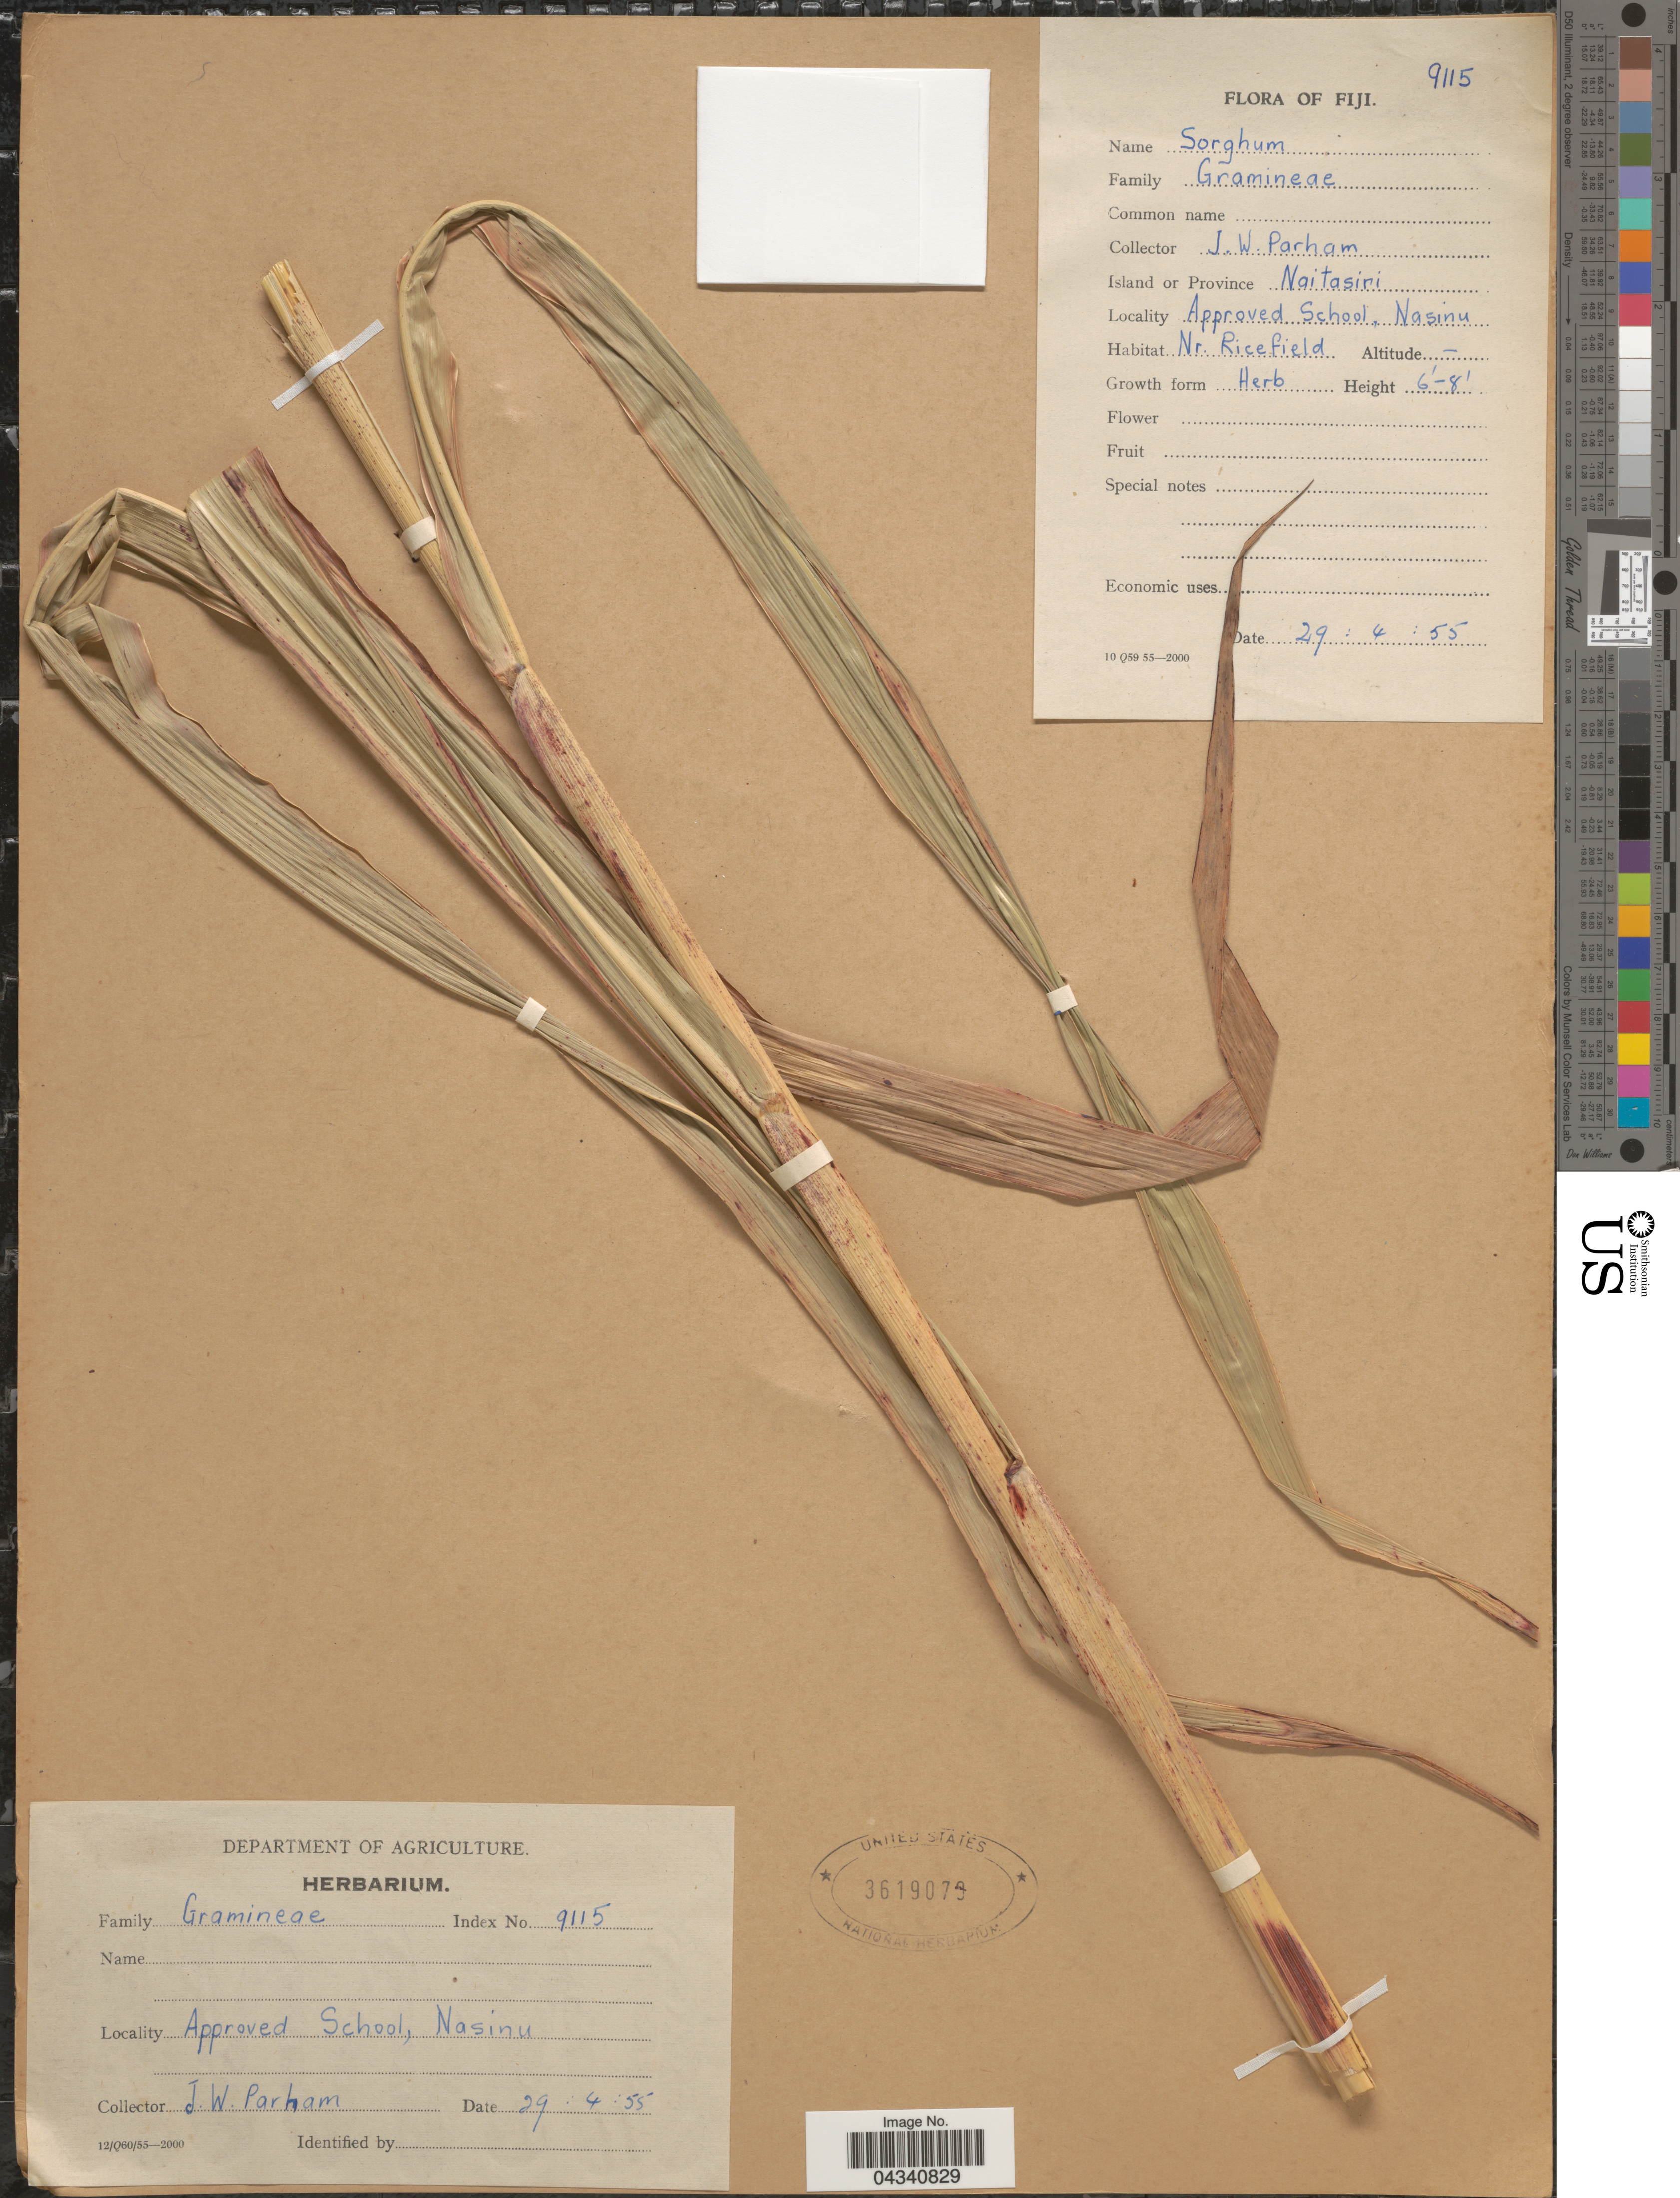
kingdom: Plantae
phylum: Tracheophyta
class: Liliopsida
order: Poales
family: Poaceae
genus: Sorghum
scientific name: Sorghum sp.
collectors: J. Parham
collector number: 9115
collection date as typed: Transcribed d/m/y: 29/4/55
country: Fiji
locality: Nasinu. Approved School, Naitasiri.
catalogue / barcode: US 3619070